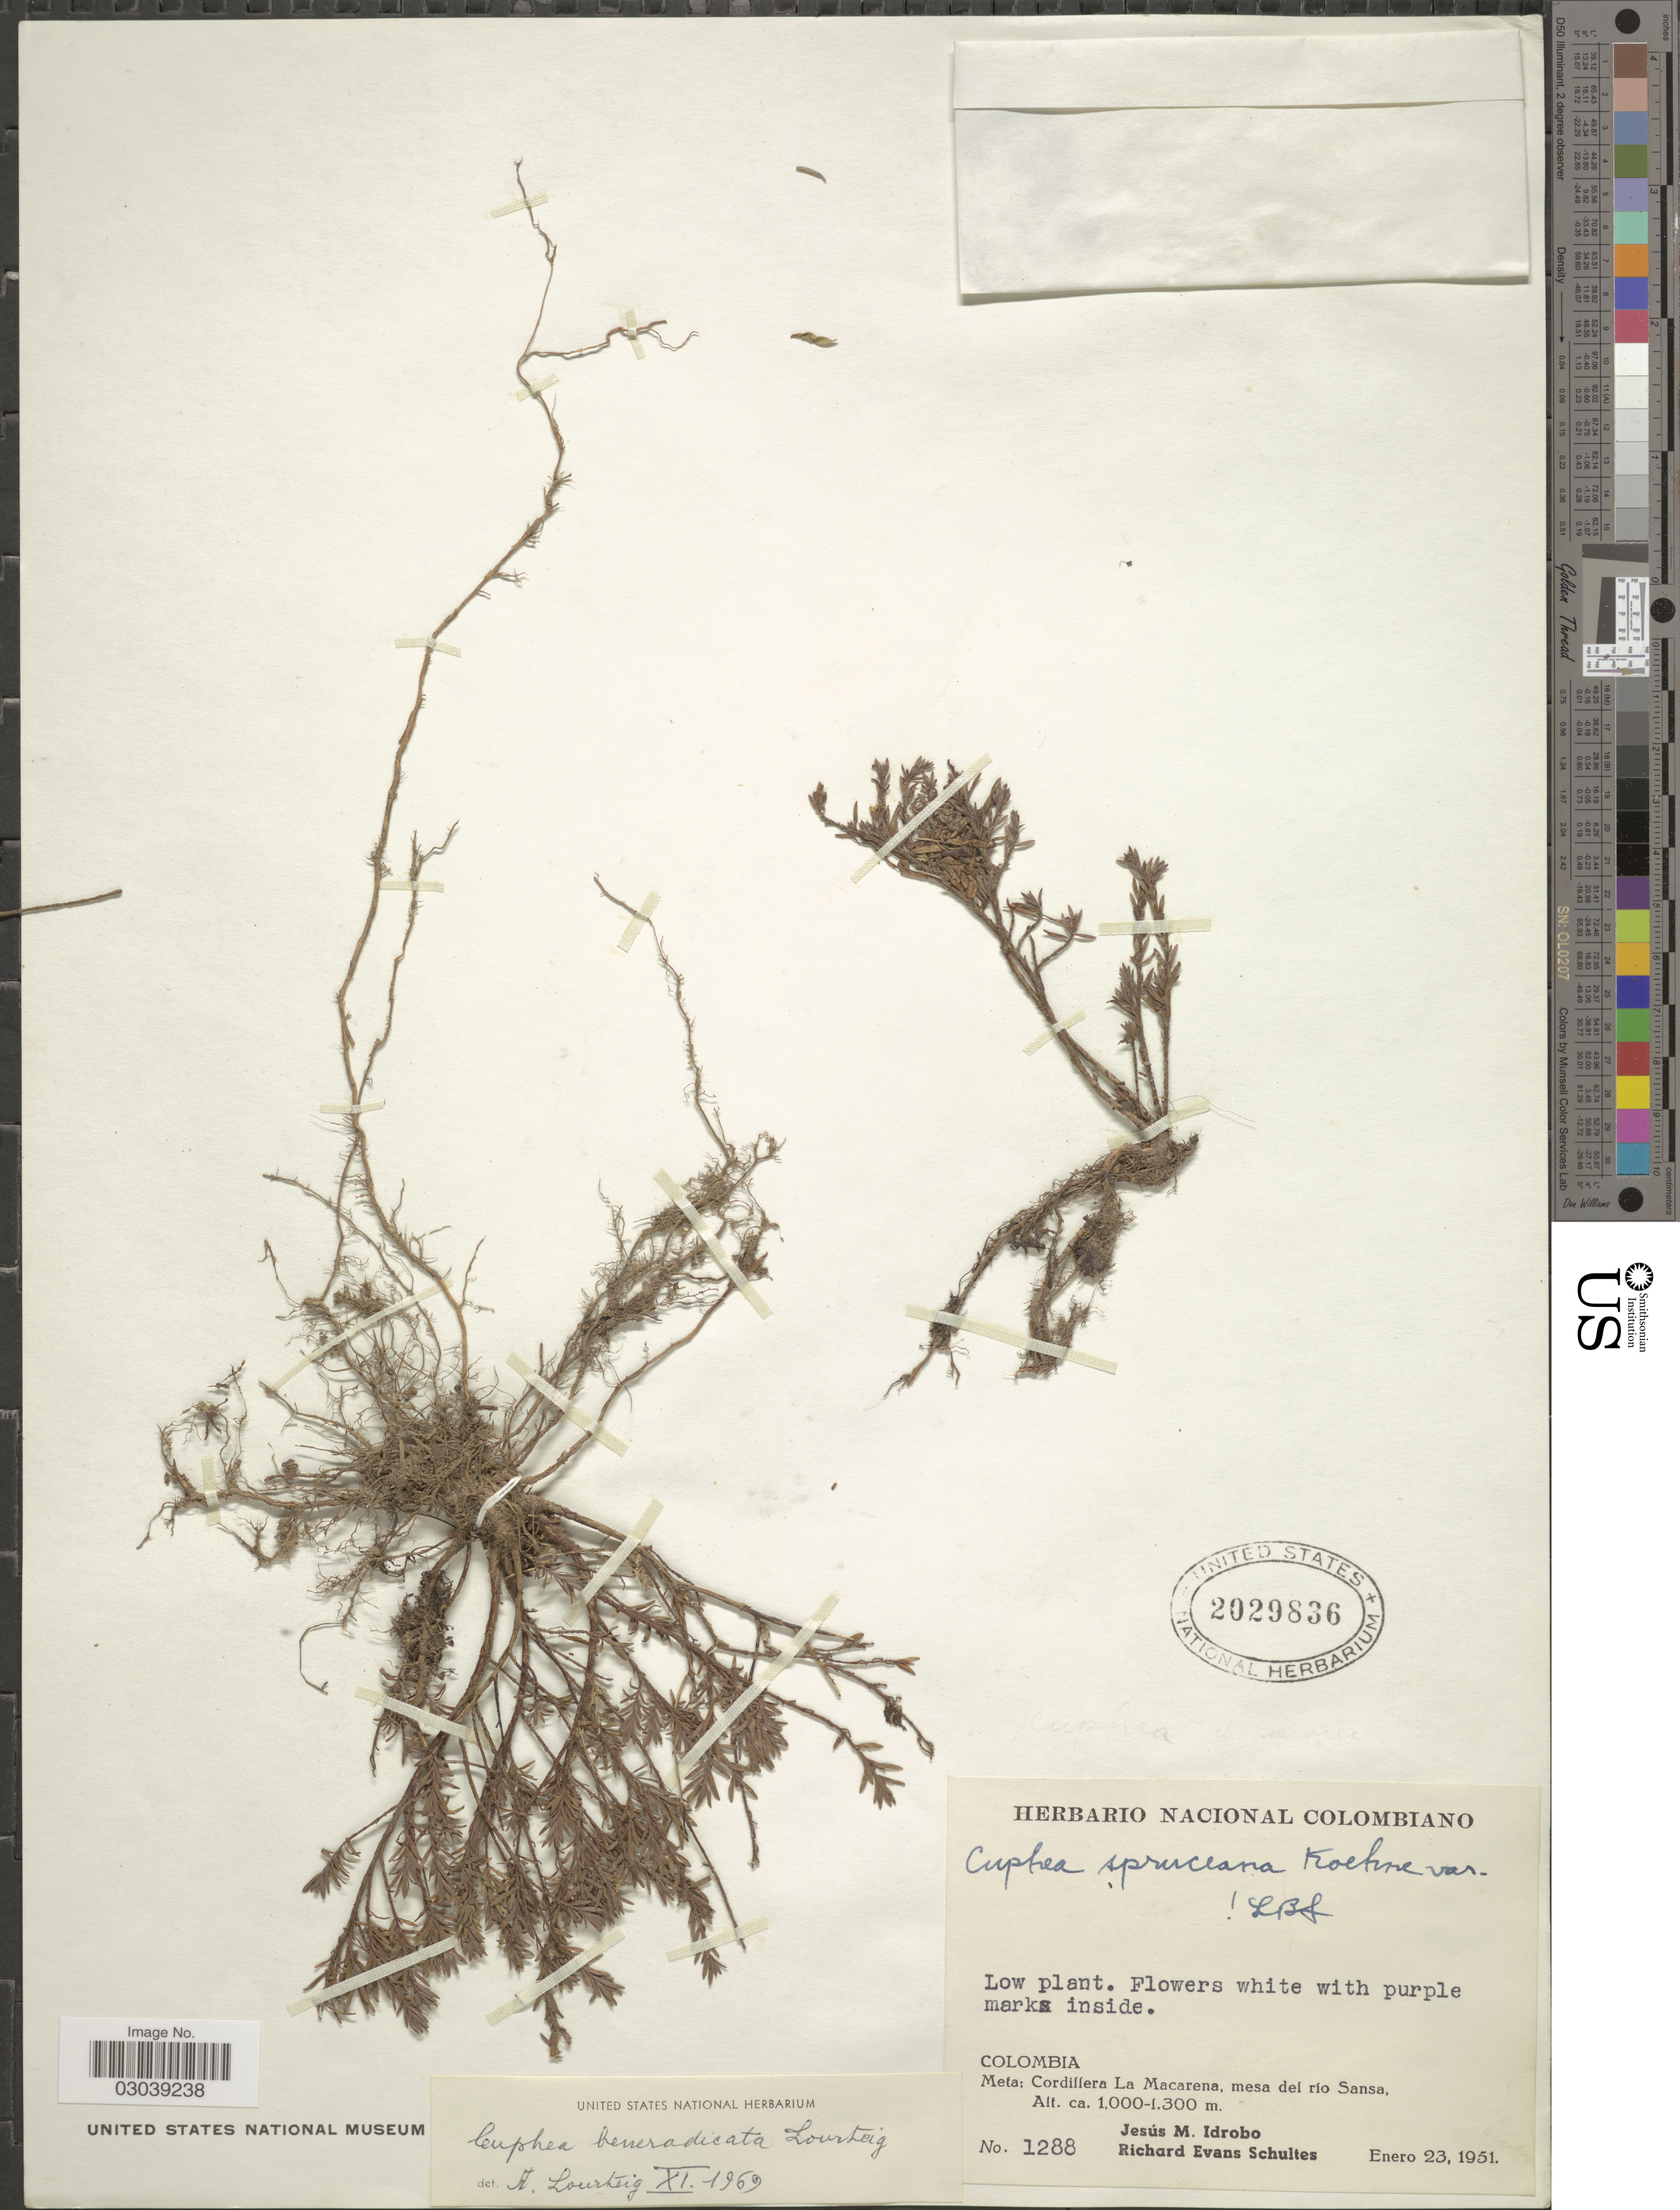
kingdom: Plantae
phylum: Tracheophyta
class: Magnoliopsida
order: Myrtales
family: Lythraceae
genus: Cuphea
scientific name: Cuphea beneradicata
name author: Lourteig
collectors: J. M. Idrobo & R. E. Schultes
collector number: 1288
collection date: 1951-01-23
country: Colombia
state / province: Meta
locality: Cordillera La Macaren, mesa del río Sansa.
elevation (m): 1000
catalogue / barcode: US 2029836